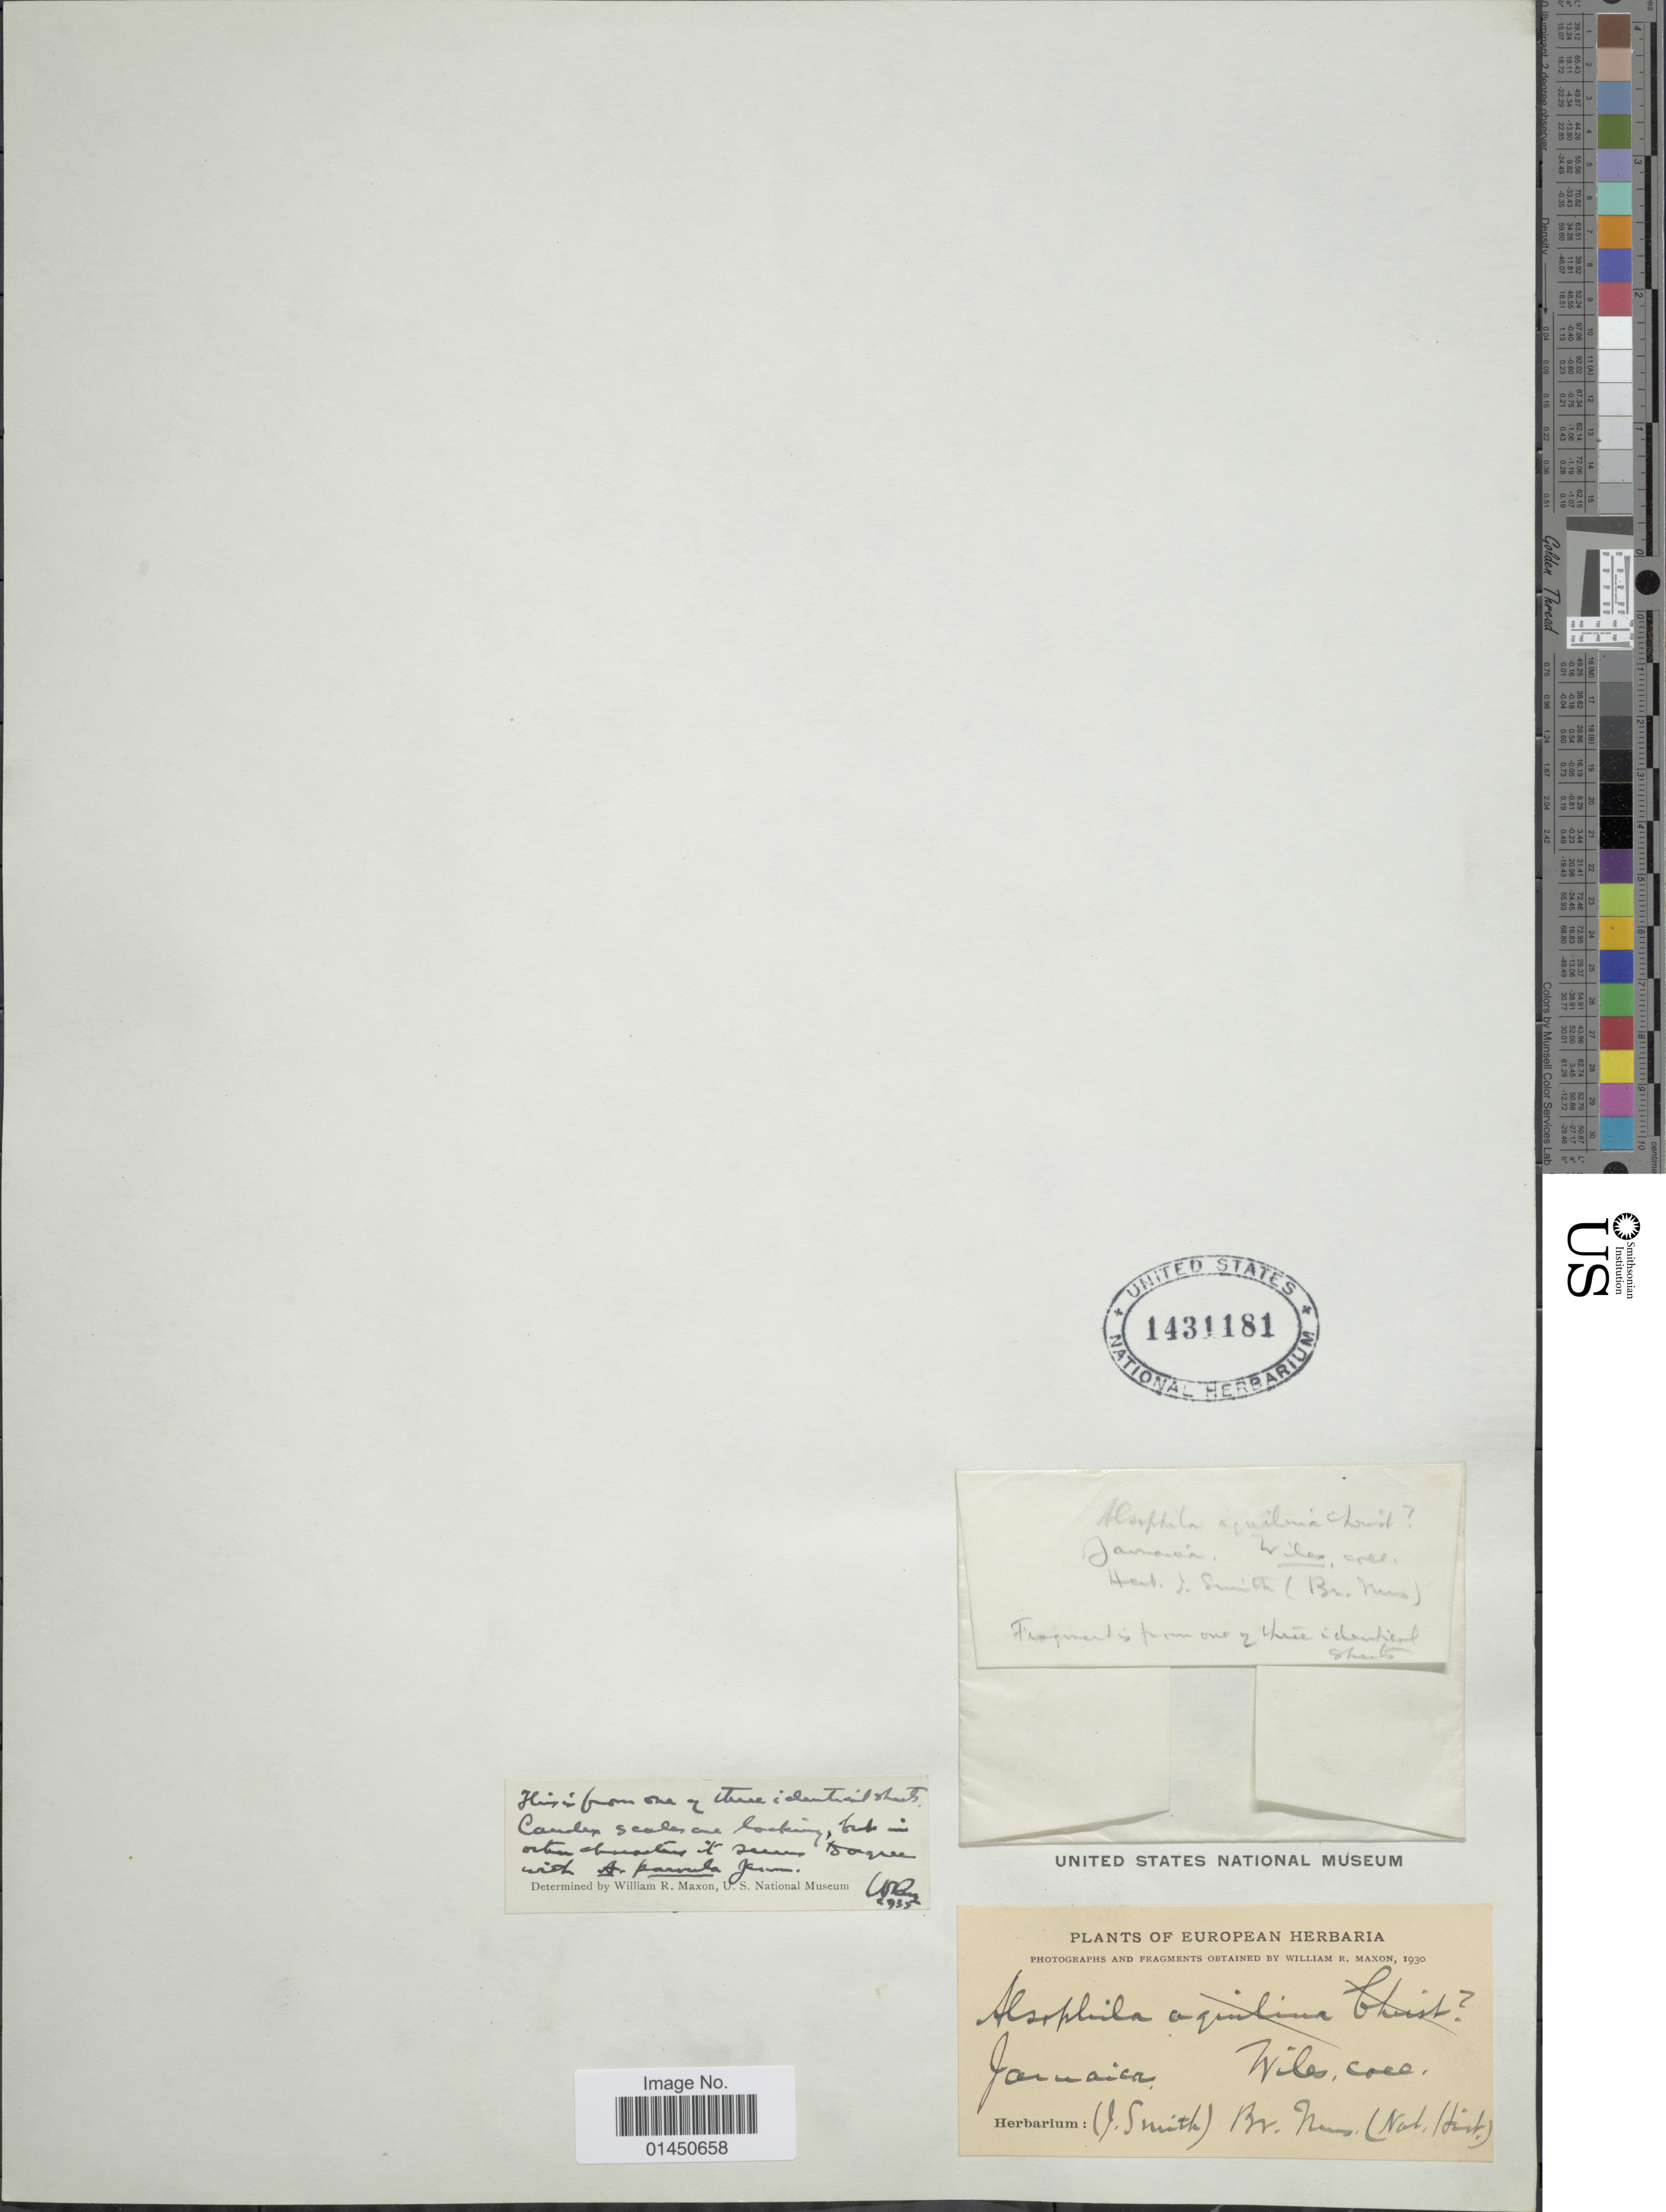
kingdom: Plantae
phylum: Tracheophyta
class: Polypodiopsida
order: Cyatheales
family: Cyatheaceae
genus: Cyathea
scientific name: Cyathea parvula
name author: (Jenman) Domin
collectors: -. Wiles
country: Jamaica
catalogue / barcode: US 1431181